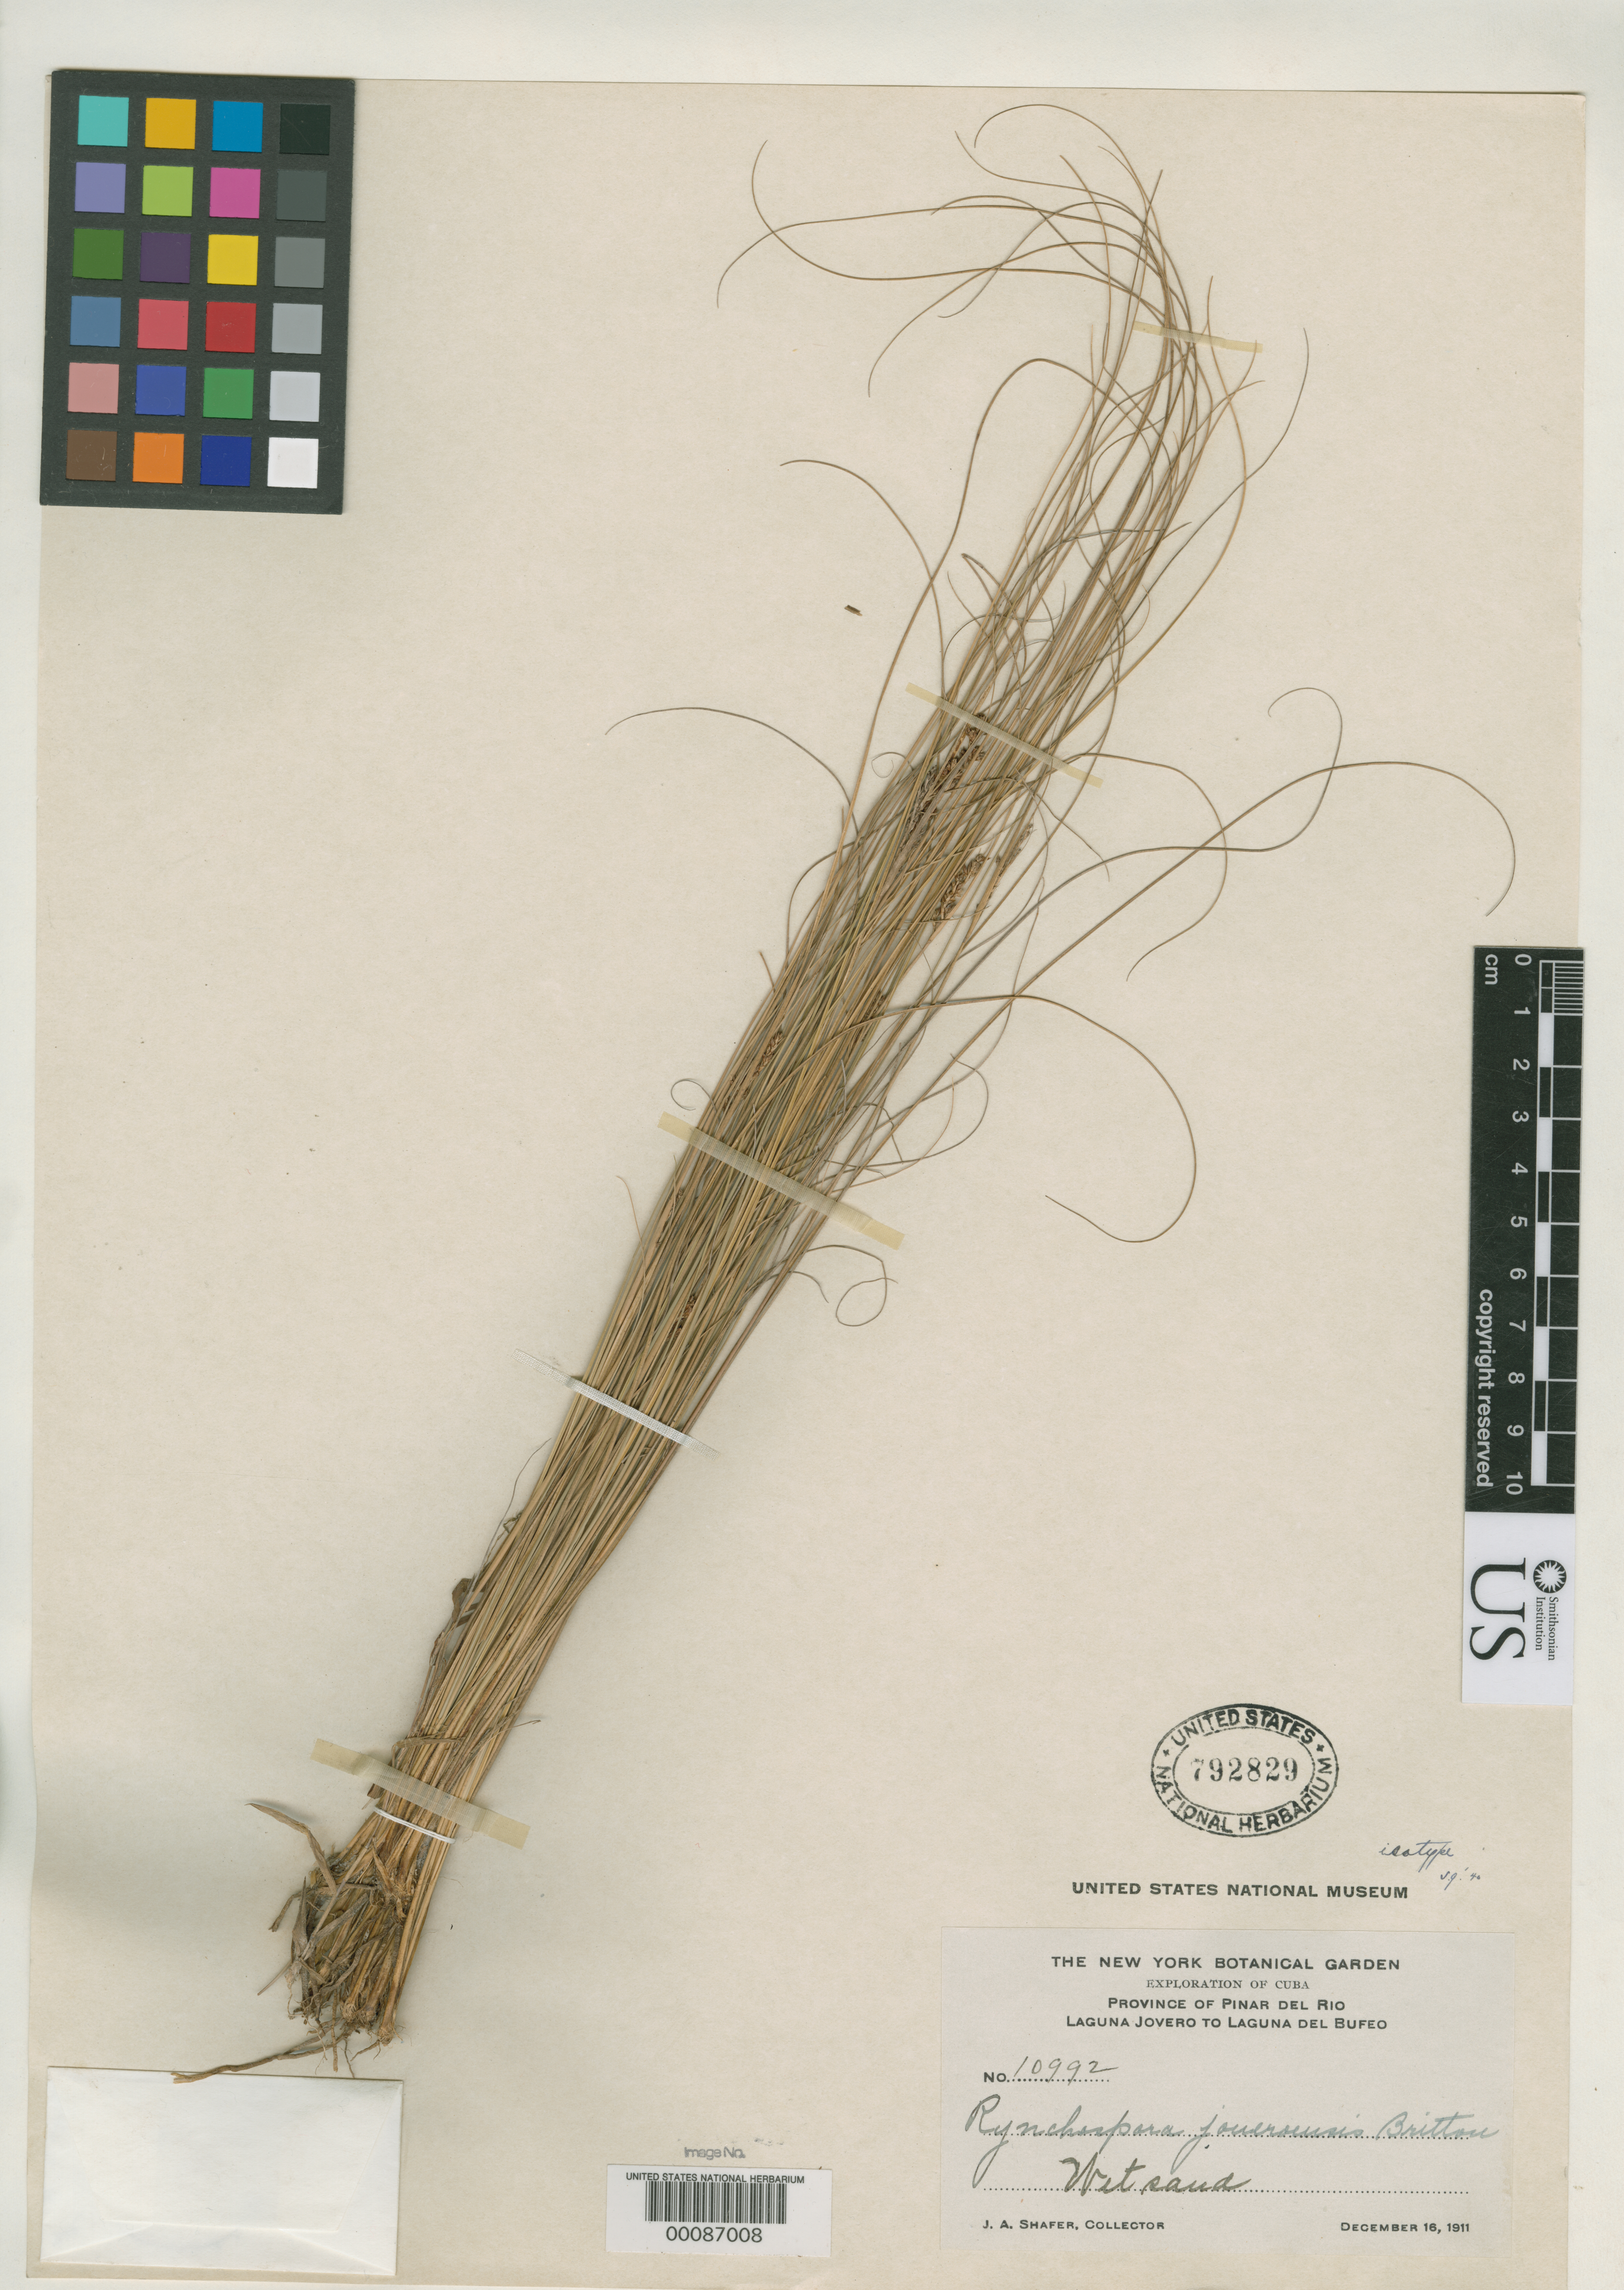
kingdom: Plantae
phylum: Tracheophyta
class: Liliopsida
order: Poales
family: Cyperaceae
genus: Rhynchospora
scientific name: Rhynchospora joveroensis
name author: Britton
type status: Isotype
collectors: J. A. Shafer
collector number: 10992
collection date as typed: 16 Dec 1911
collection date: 1911-12-16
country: Cuba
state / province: Pinar del Río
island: Greater Antilles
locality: Laguna Jovero Tolaguna del Bufeo.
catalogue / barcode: US 792829